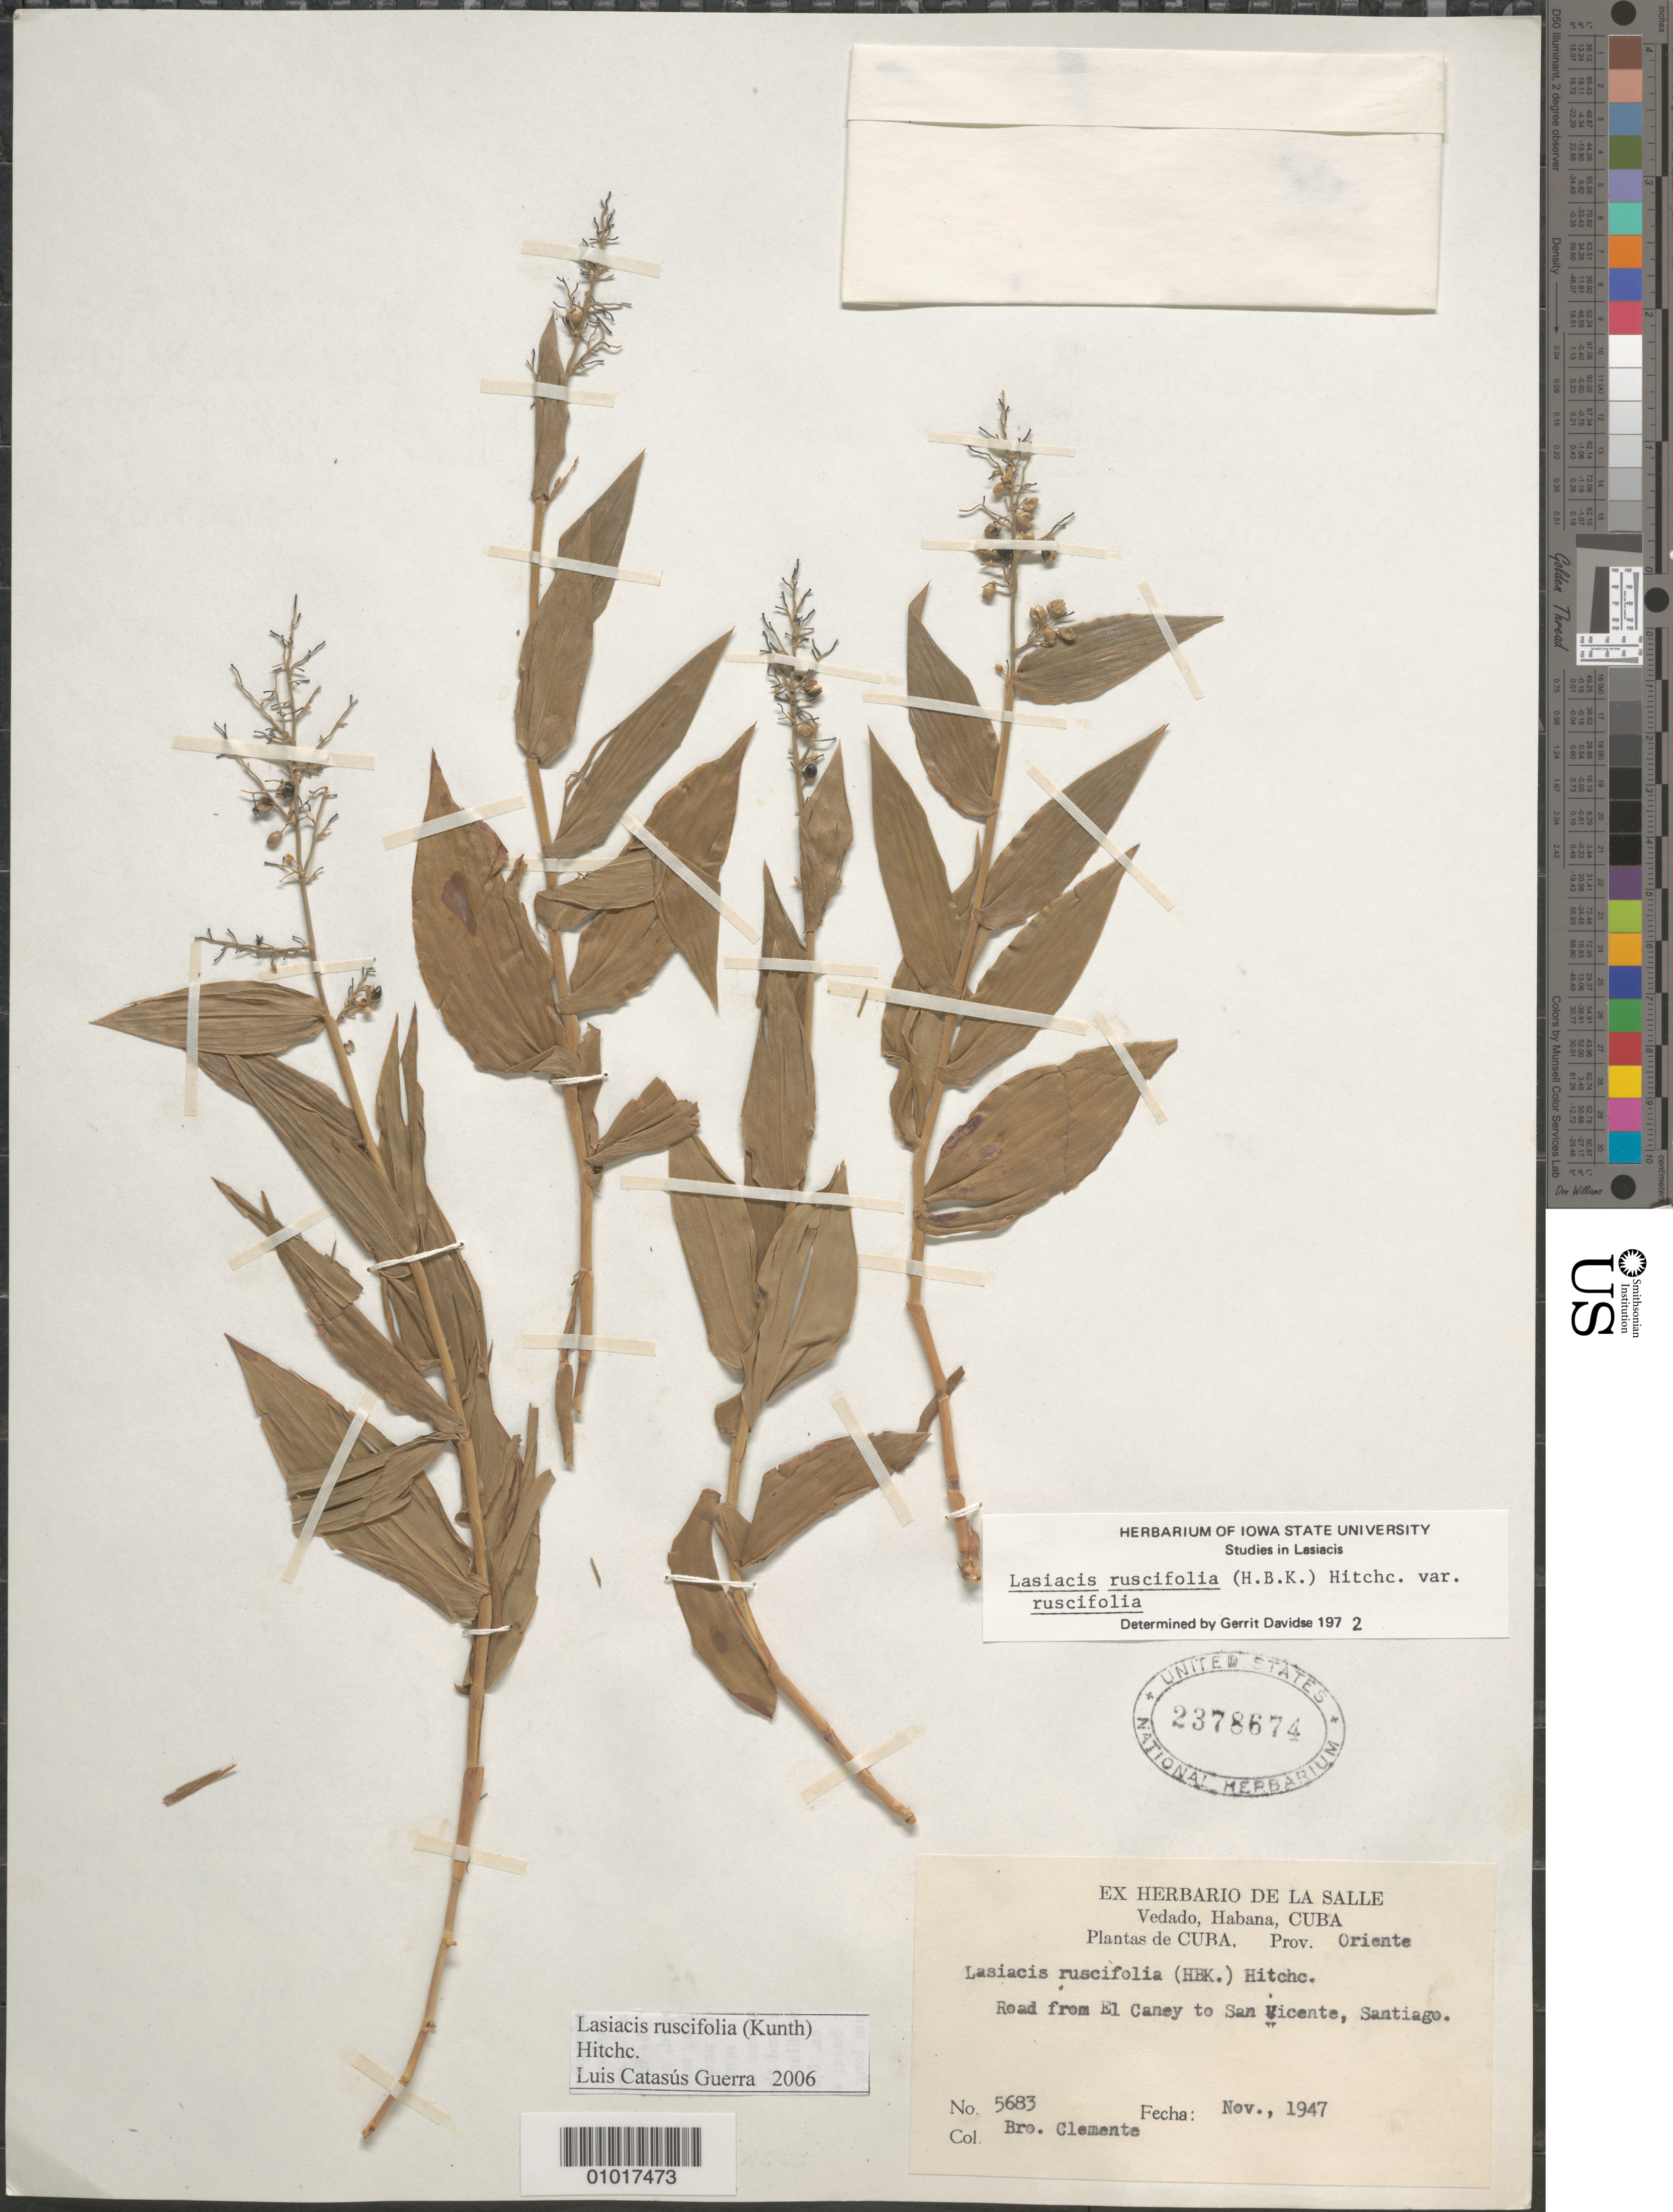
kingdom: Plantae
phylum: Tracheophyta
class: Liliopsida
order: Poales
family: Poaceae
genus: Lasiacis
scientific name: Lasiacis ruscifolia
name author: (Kunth) Hitchc.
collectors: Bro. Clemente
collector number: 5683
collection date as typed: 01 Nov 1947 to 30 Nov 1947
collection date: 1947-11-01/1947-11-30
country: Cuba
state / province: Santiago de Cuba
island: Cuba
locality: Vedado, Habana, Cuba, Road from El Caney to San Vicente, Santiago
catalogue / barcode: US 2378674